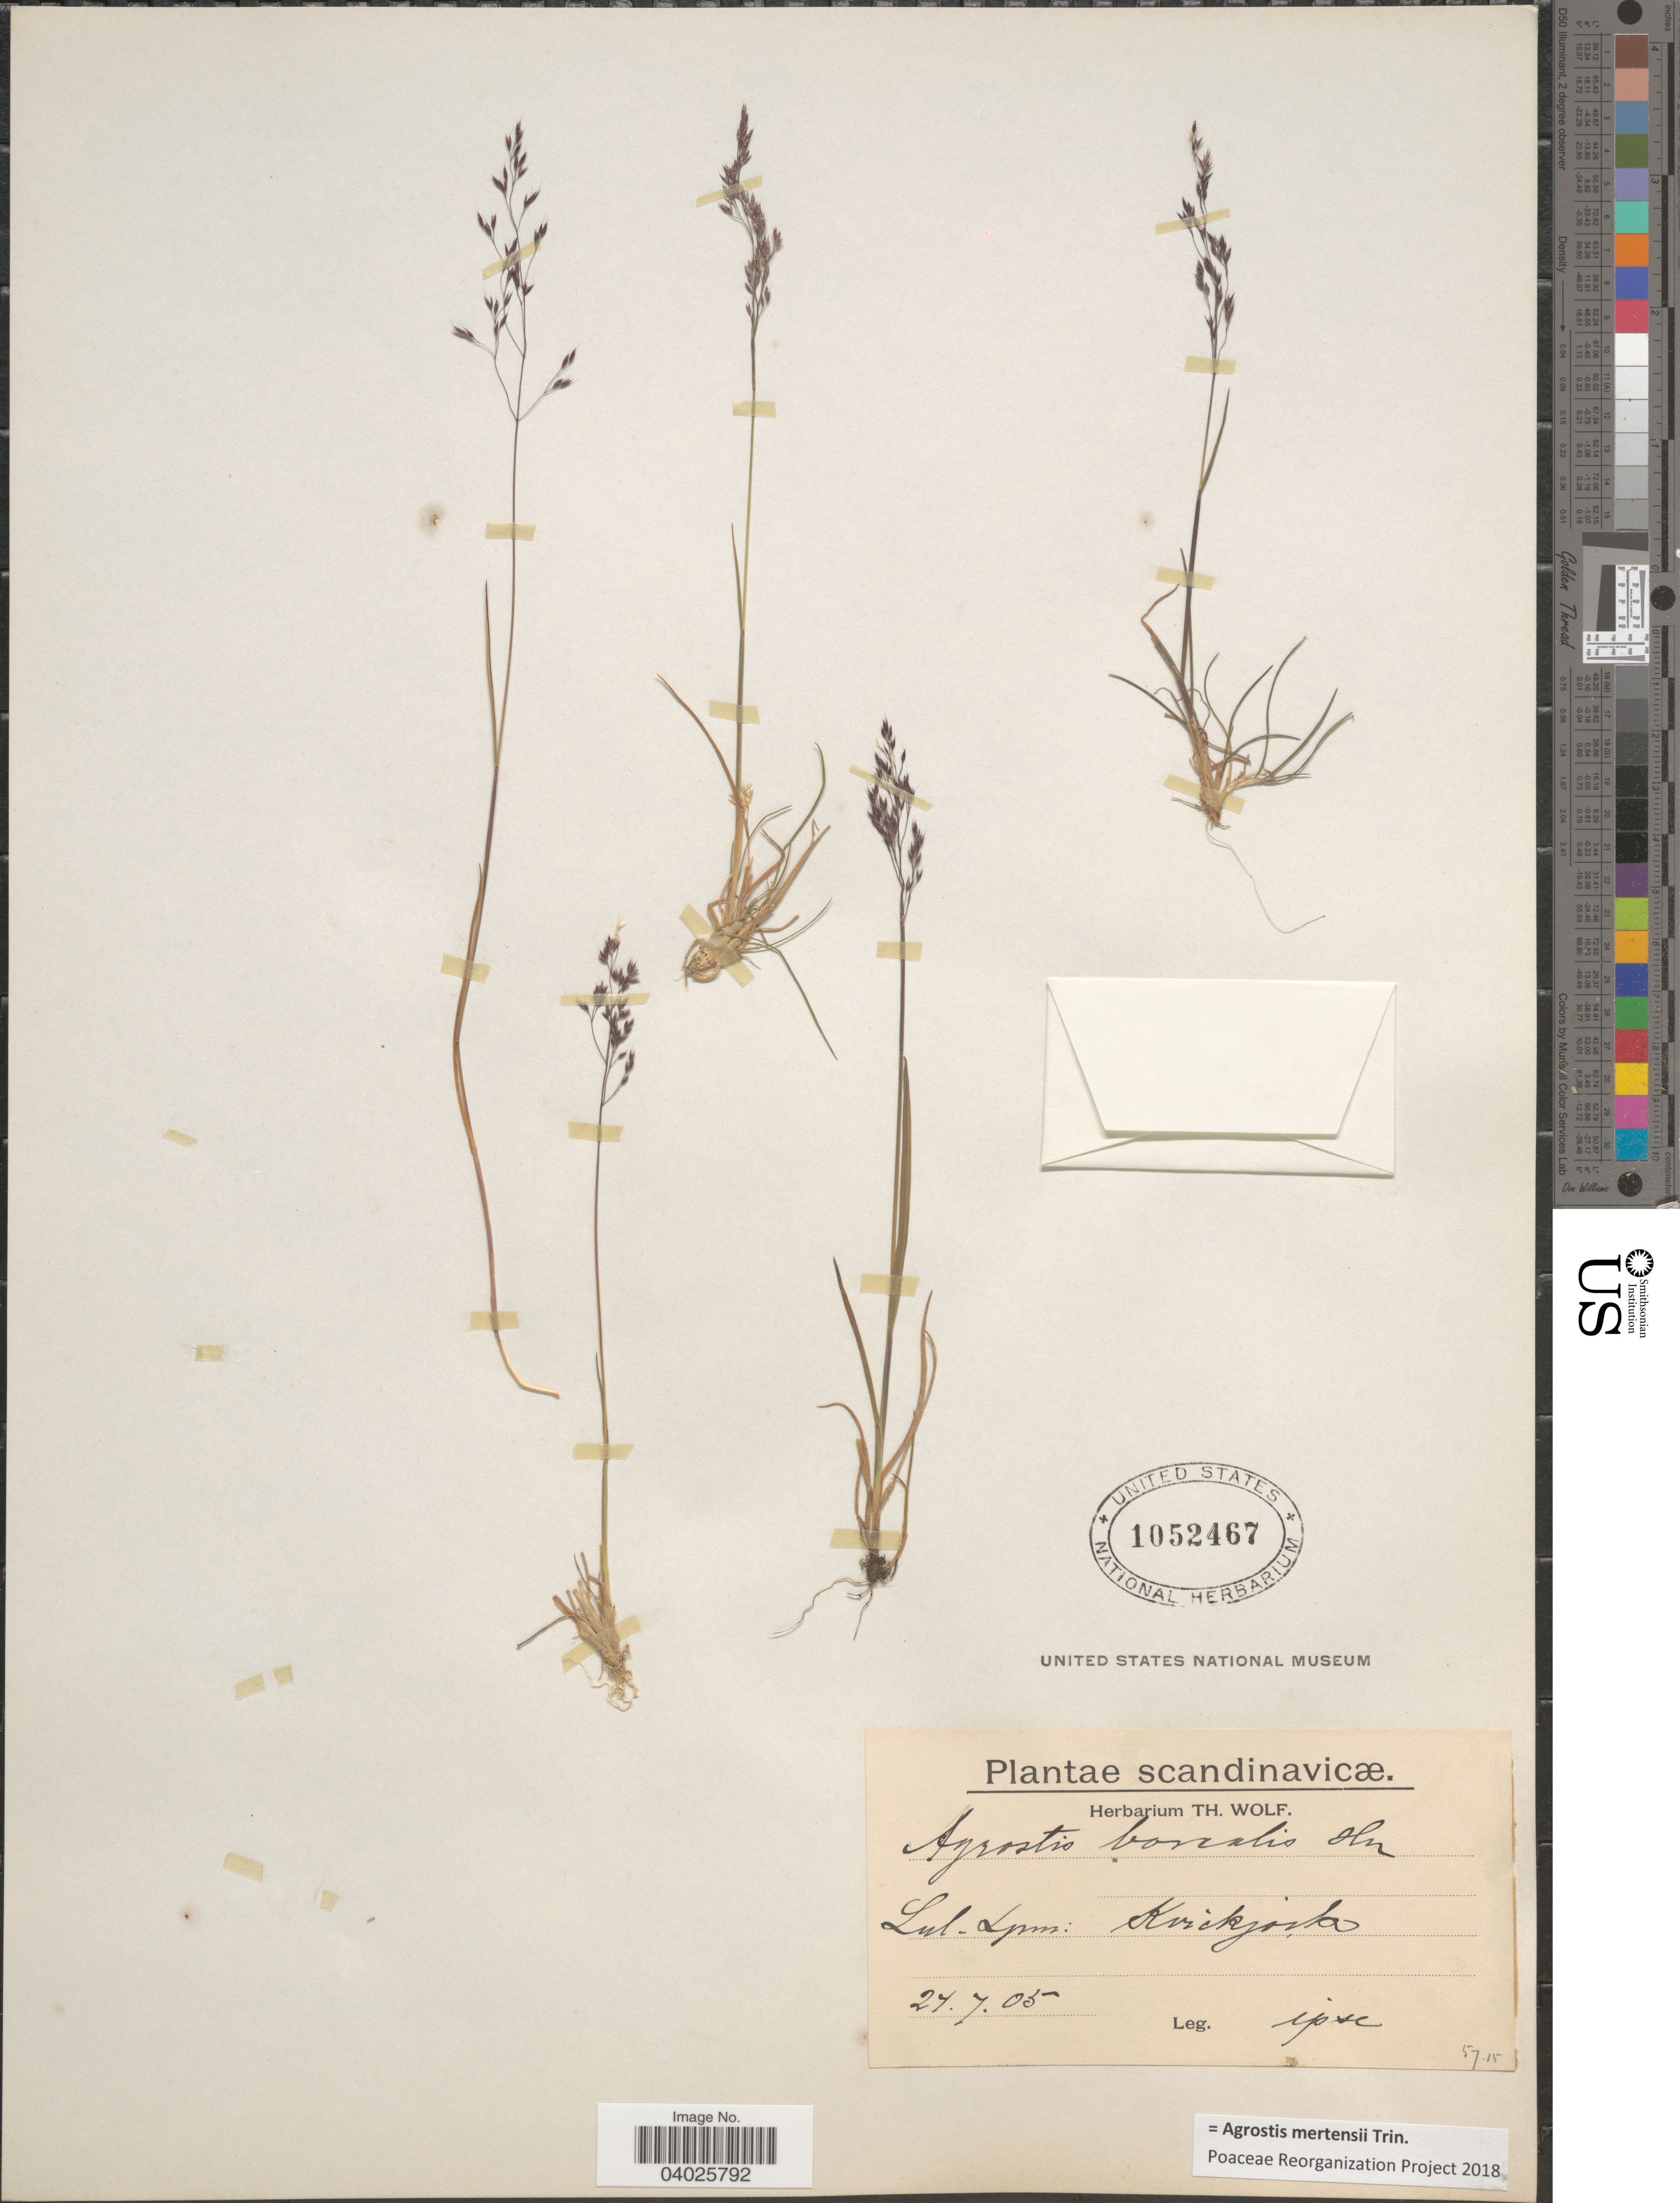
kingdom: Plantae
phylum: Tracheophyta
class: Liliopsida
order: Poales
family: Poaceae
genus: Agrostis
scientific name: Agrostis mertensii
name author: Trin.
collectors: T. Wolf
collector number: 57.15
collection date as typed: Transcribed d/m/y: 27/7/5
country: Sweden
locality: Scandinavicæ. Lul-Lpm: Kvickjokk [= Kvikkjokk].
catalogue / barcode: US 1052467